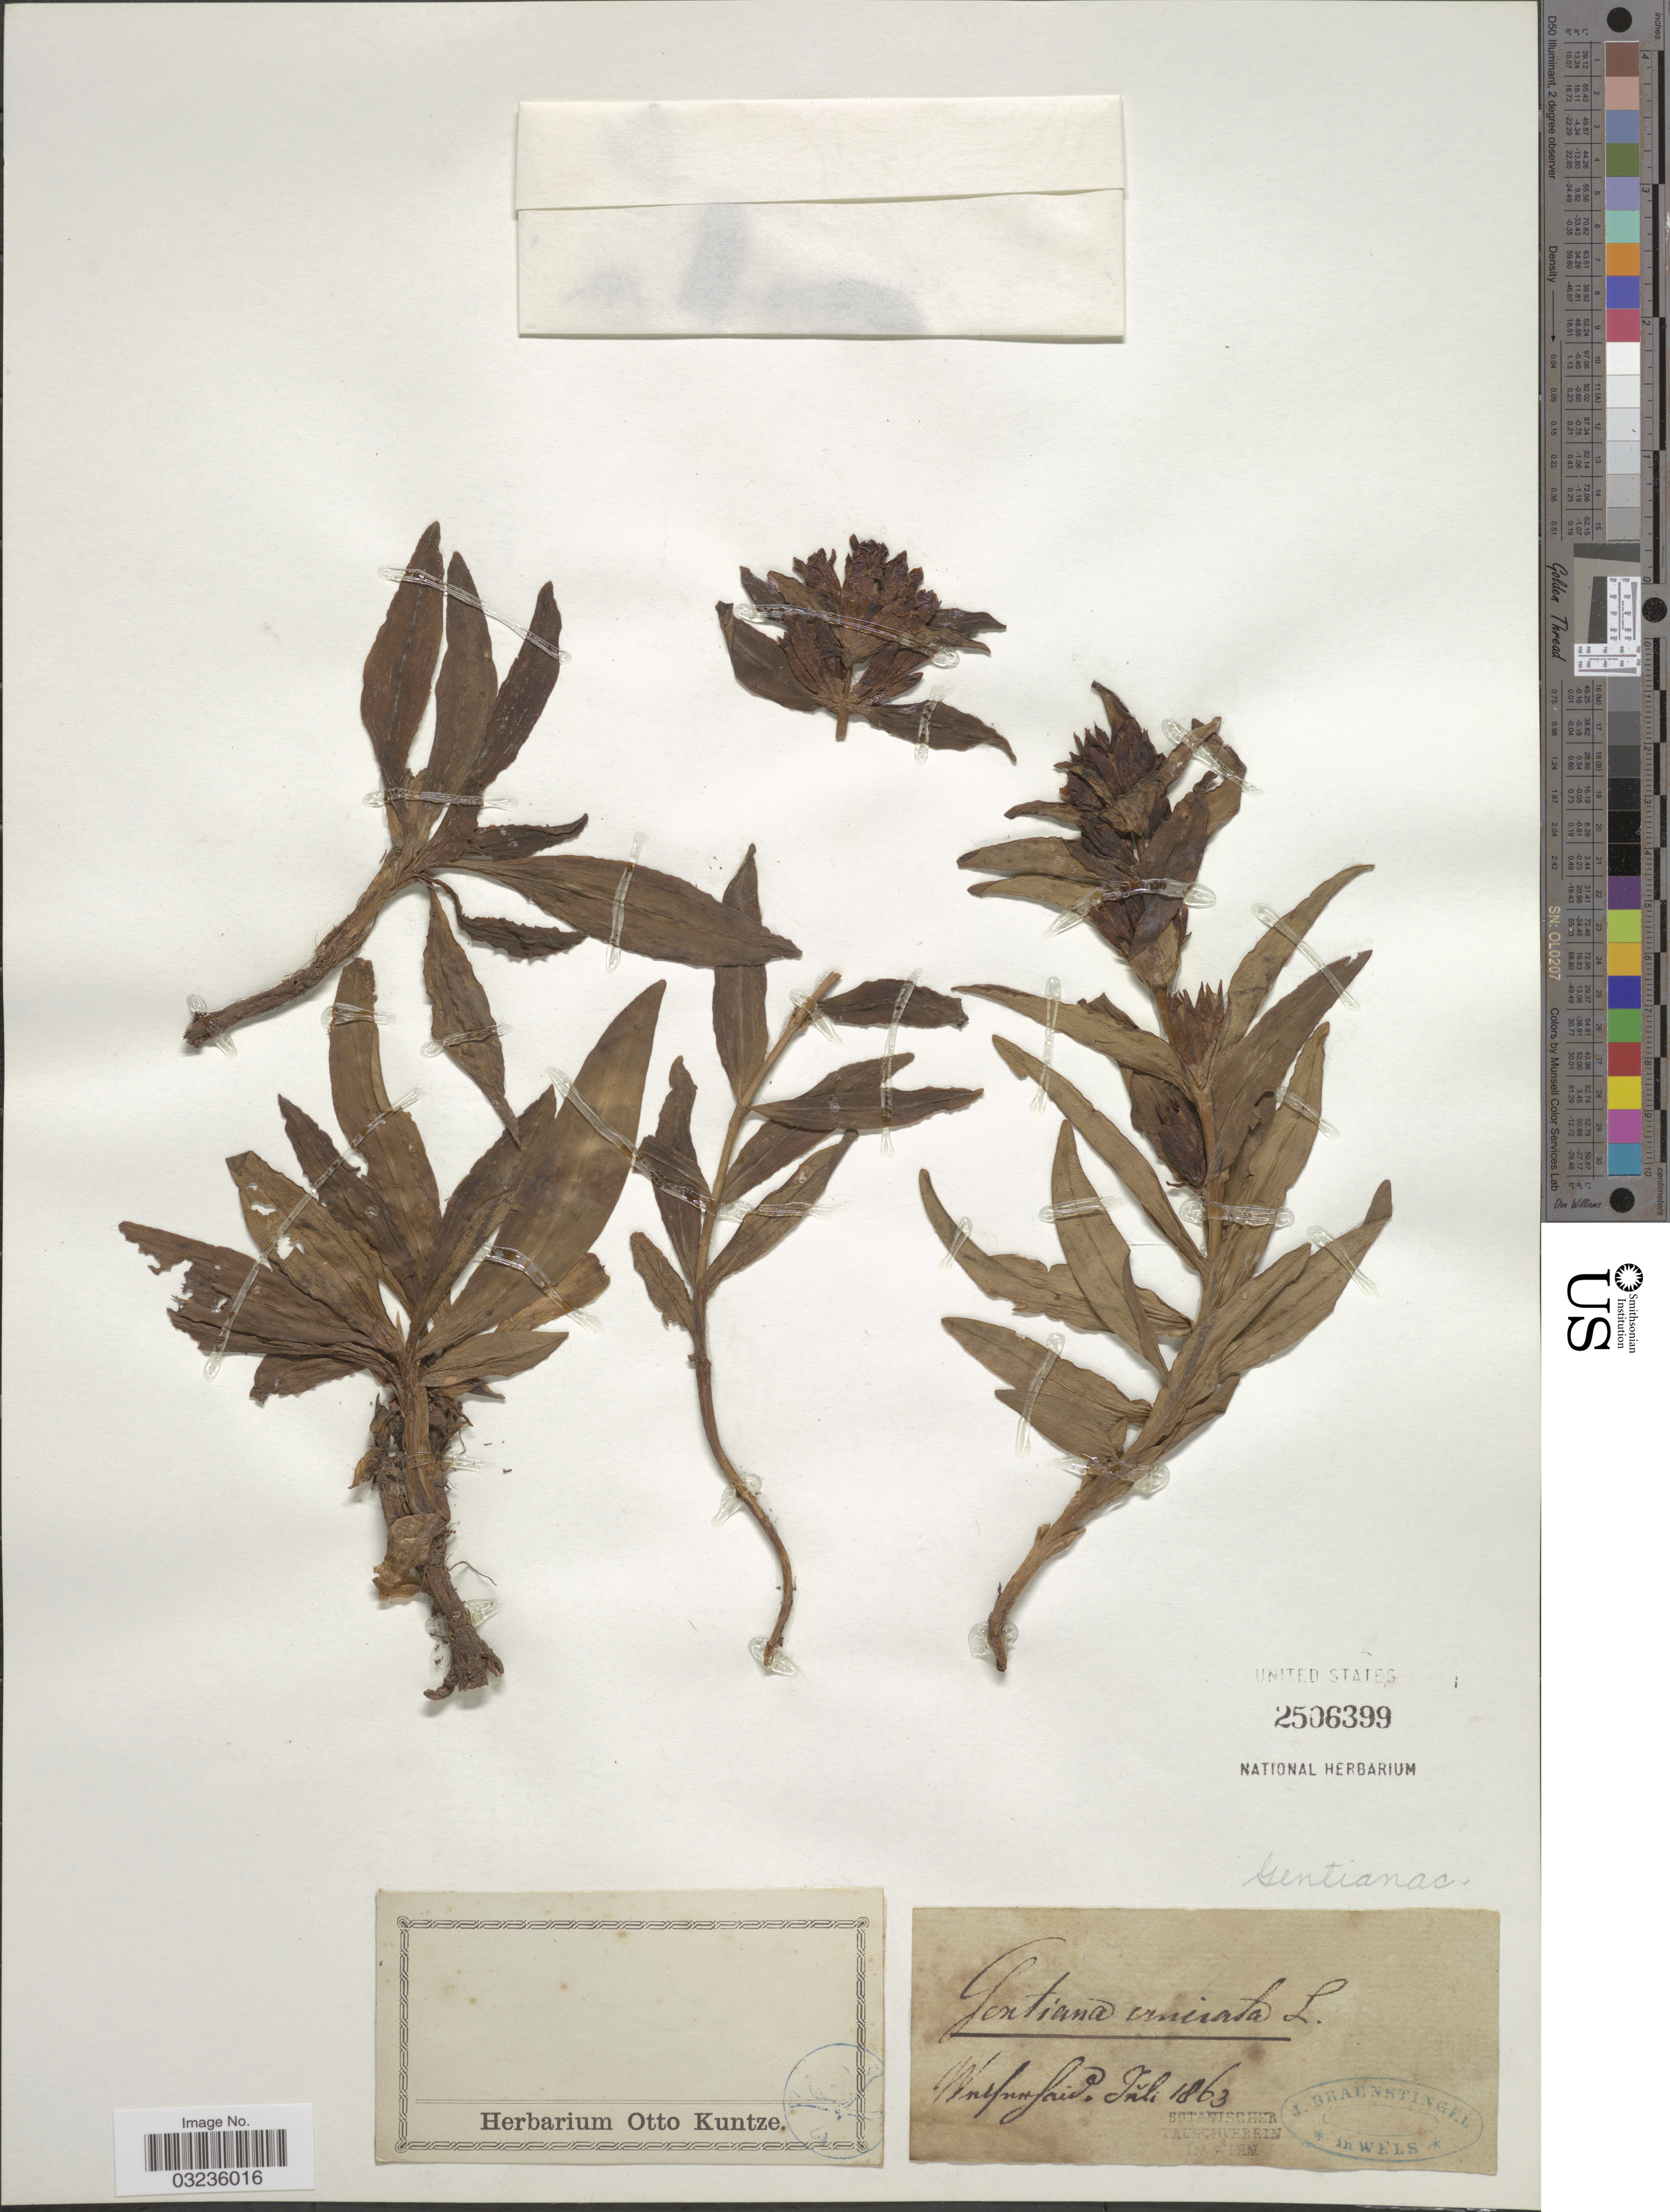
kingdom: Plantae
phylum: Tracheophyta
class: Magnoliopsida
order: Gentianales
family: Gentianaceae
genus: Gentiana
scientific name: Gentiana cruciata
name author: L.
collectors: ex herb. Otto Kuntze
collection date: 1863-07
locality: Wontfunfeid. [interpreted]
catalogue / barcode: US 2506399